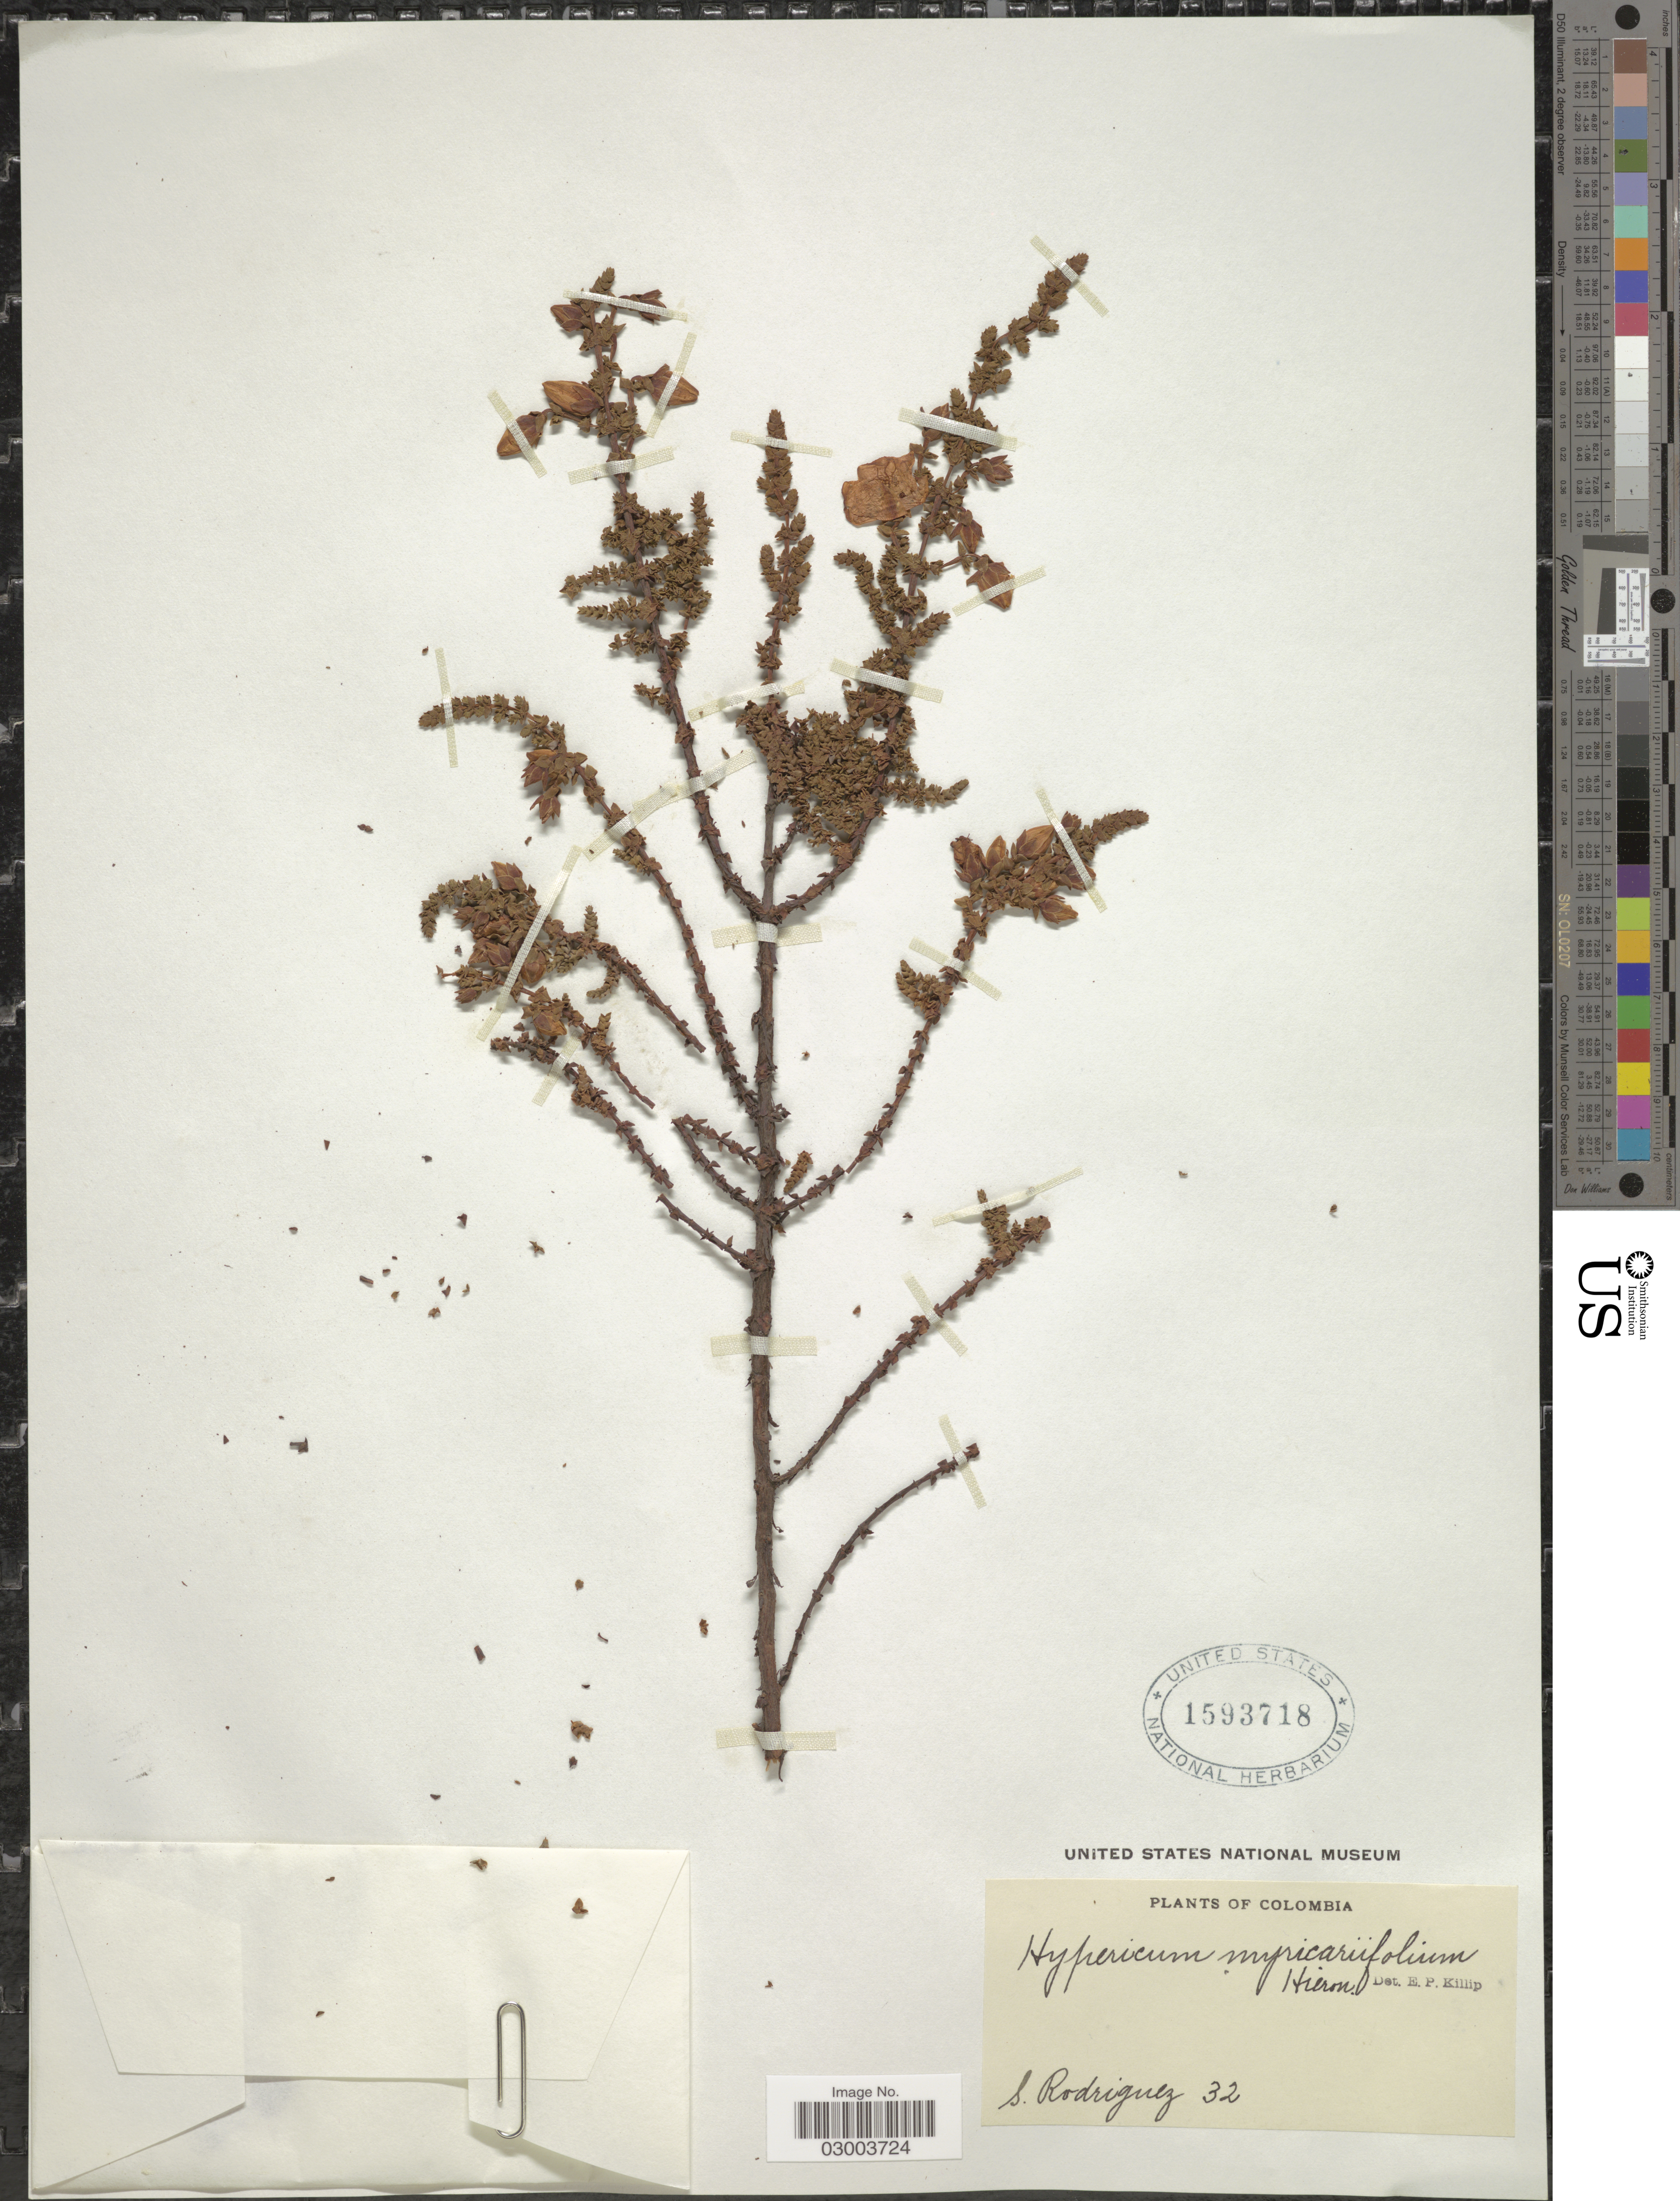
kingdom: Plantae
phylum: Tracheophyta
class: Magnoliopsida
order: Malpighiales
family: Hypericaceae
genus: Hypericum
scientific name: Hypericum goyanesii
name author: Cuatrec.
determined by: Strong, M. T., (US), Smithsonian Institution - National Museum of Natural History (UNITED STATES)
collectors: S. Rodriguez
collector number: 32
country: Colombia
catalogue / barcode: US 1593718